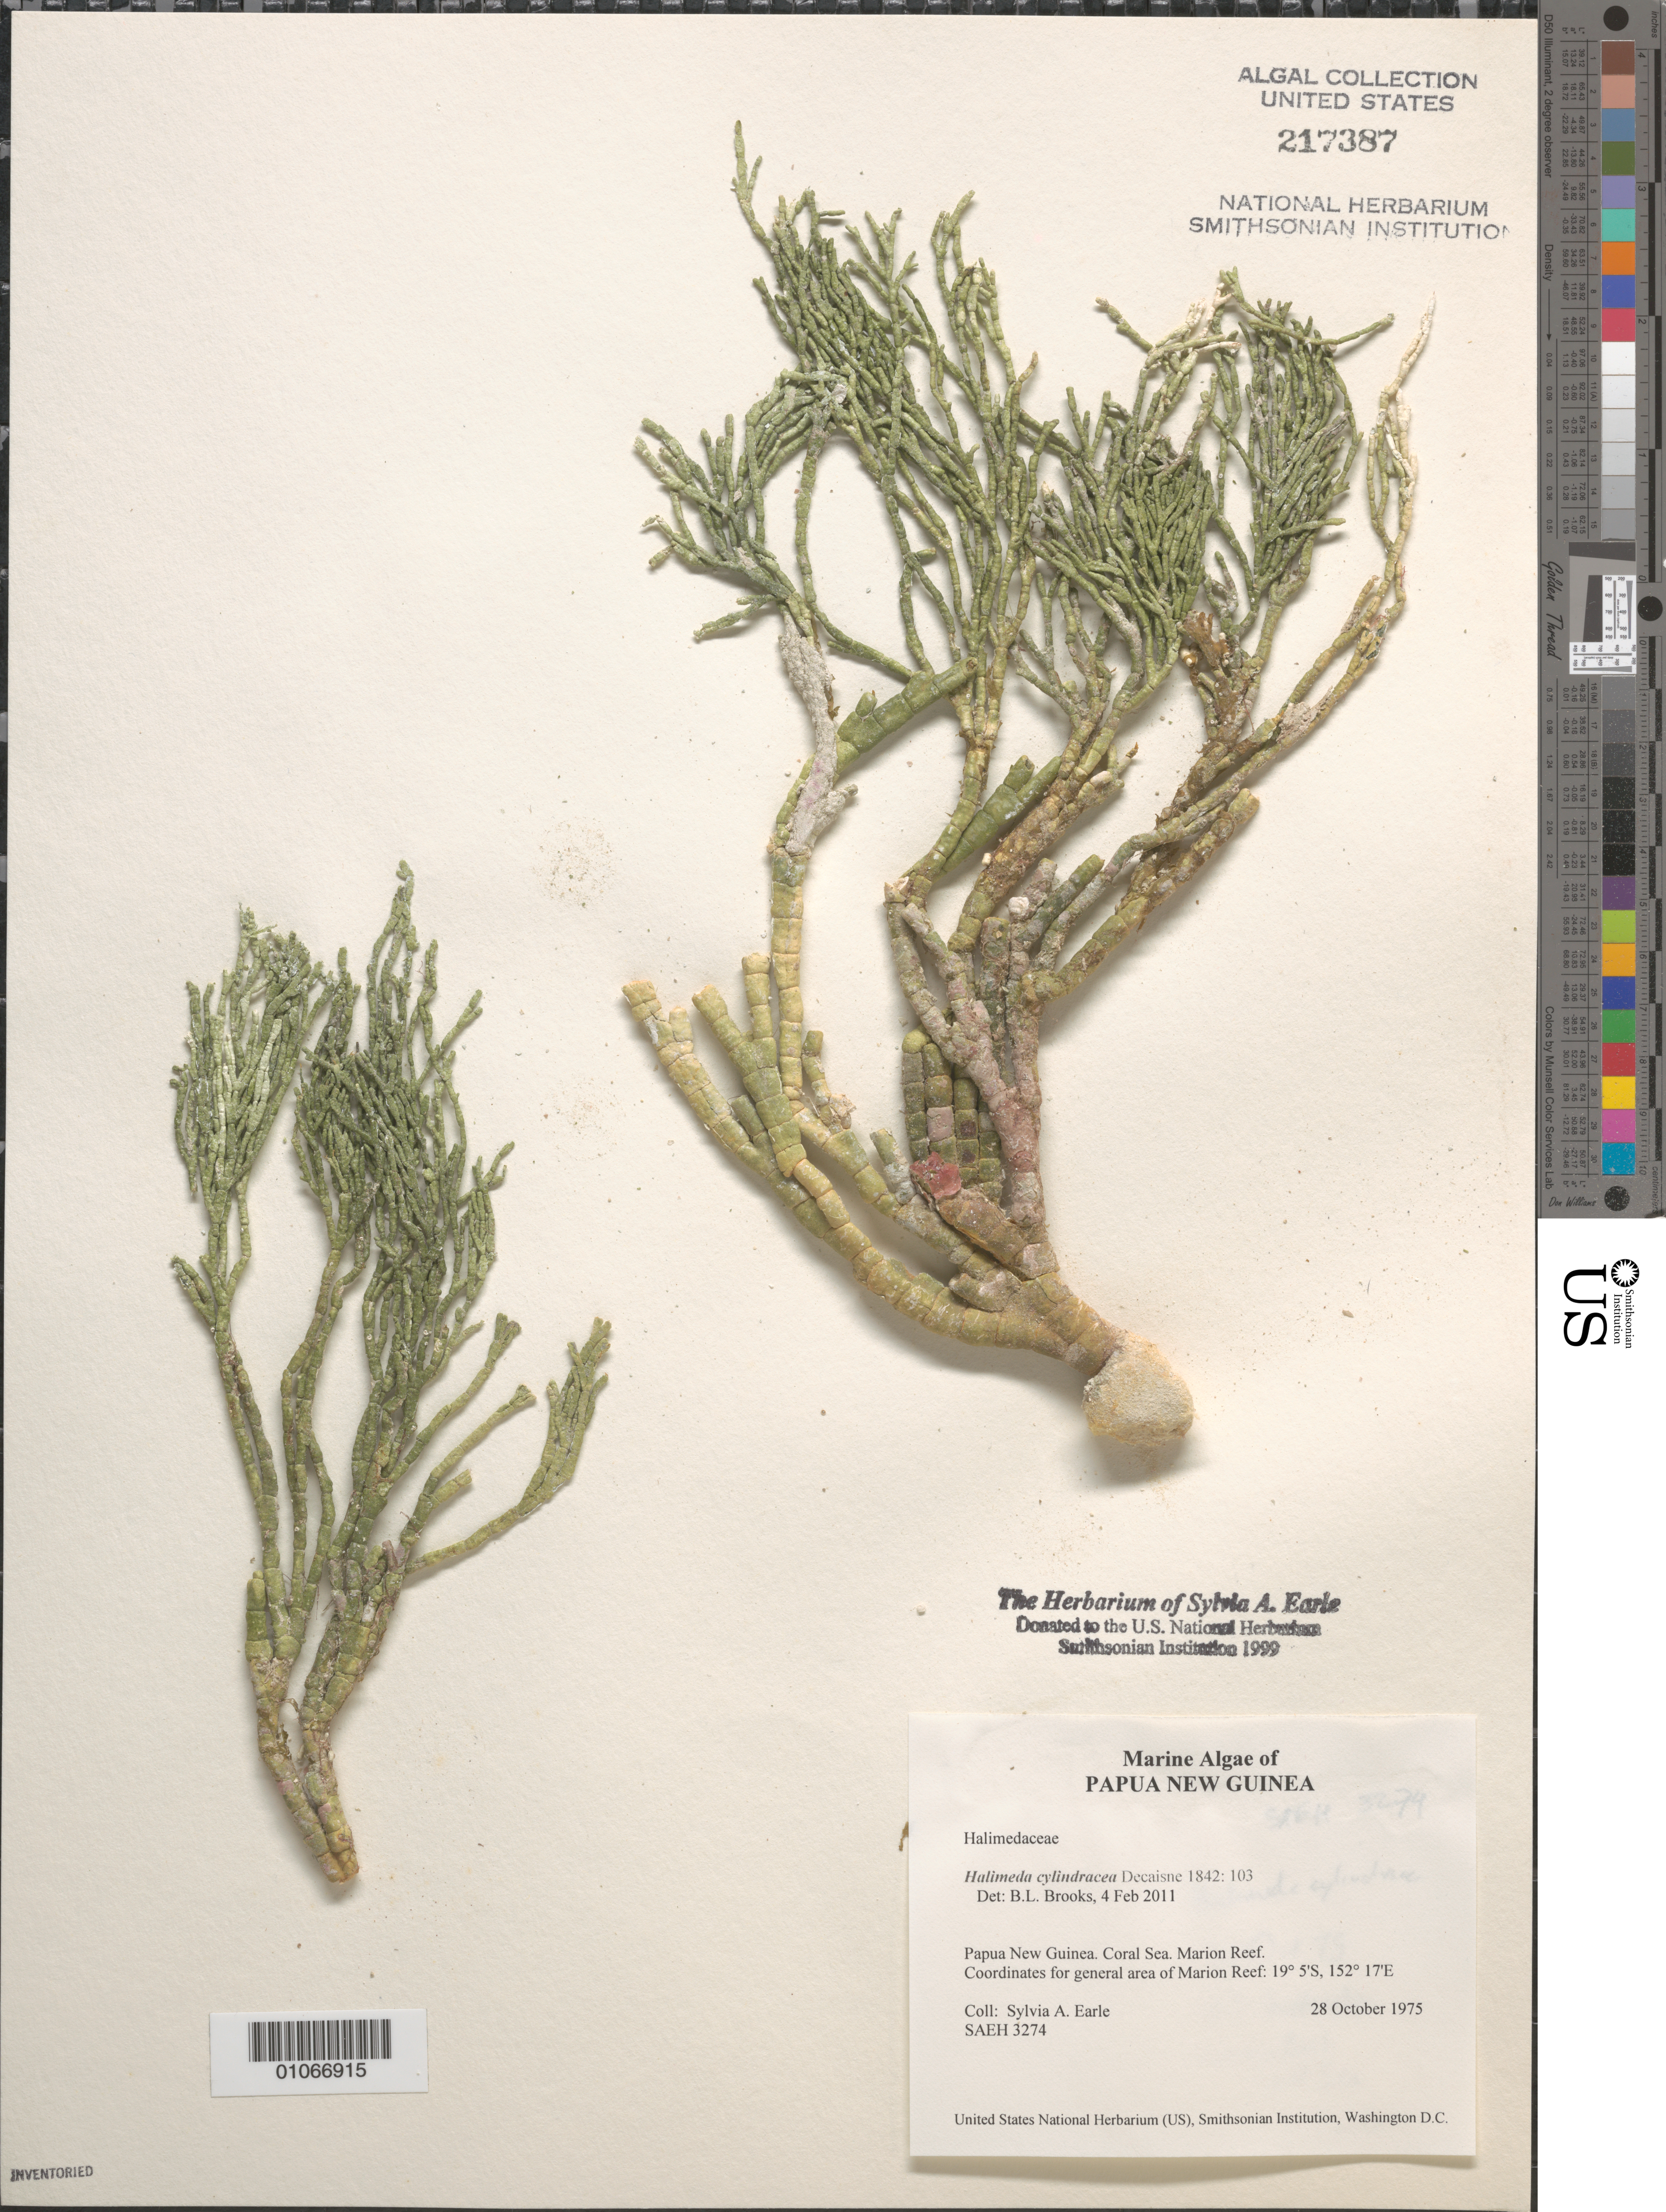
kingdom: Plantae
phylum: Chlorophyta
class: Ulvophyceae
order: Bryopsidales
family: Halimedaceae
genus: Halimeda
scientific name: Halimeda cylindracea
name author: Decne.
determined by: Brooks, B. L., (BOT), Smithsonian Institution - National Museum of Natural History (UNITED STATES)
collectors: S. A. Earle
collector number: SAEH 3274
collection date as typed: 28 Oct 1975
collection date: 1975-10-28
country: Australia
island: Marion Reef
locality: Coral Sea, Marion Reef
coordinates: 19 5'S, 152 17'E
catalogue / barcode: US 217387